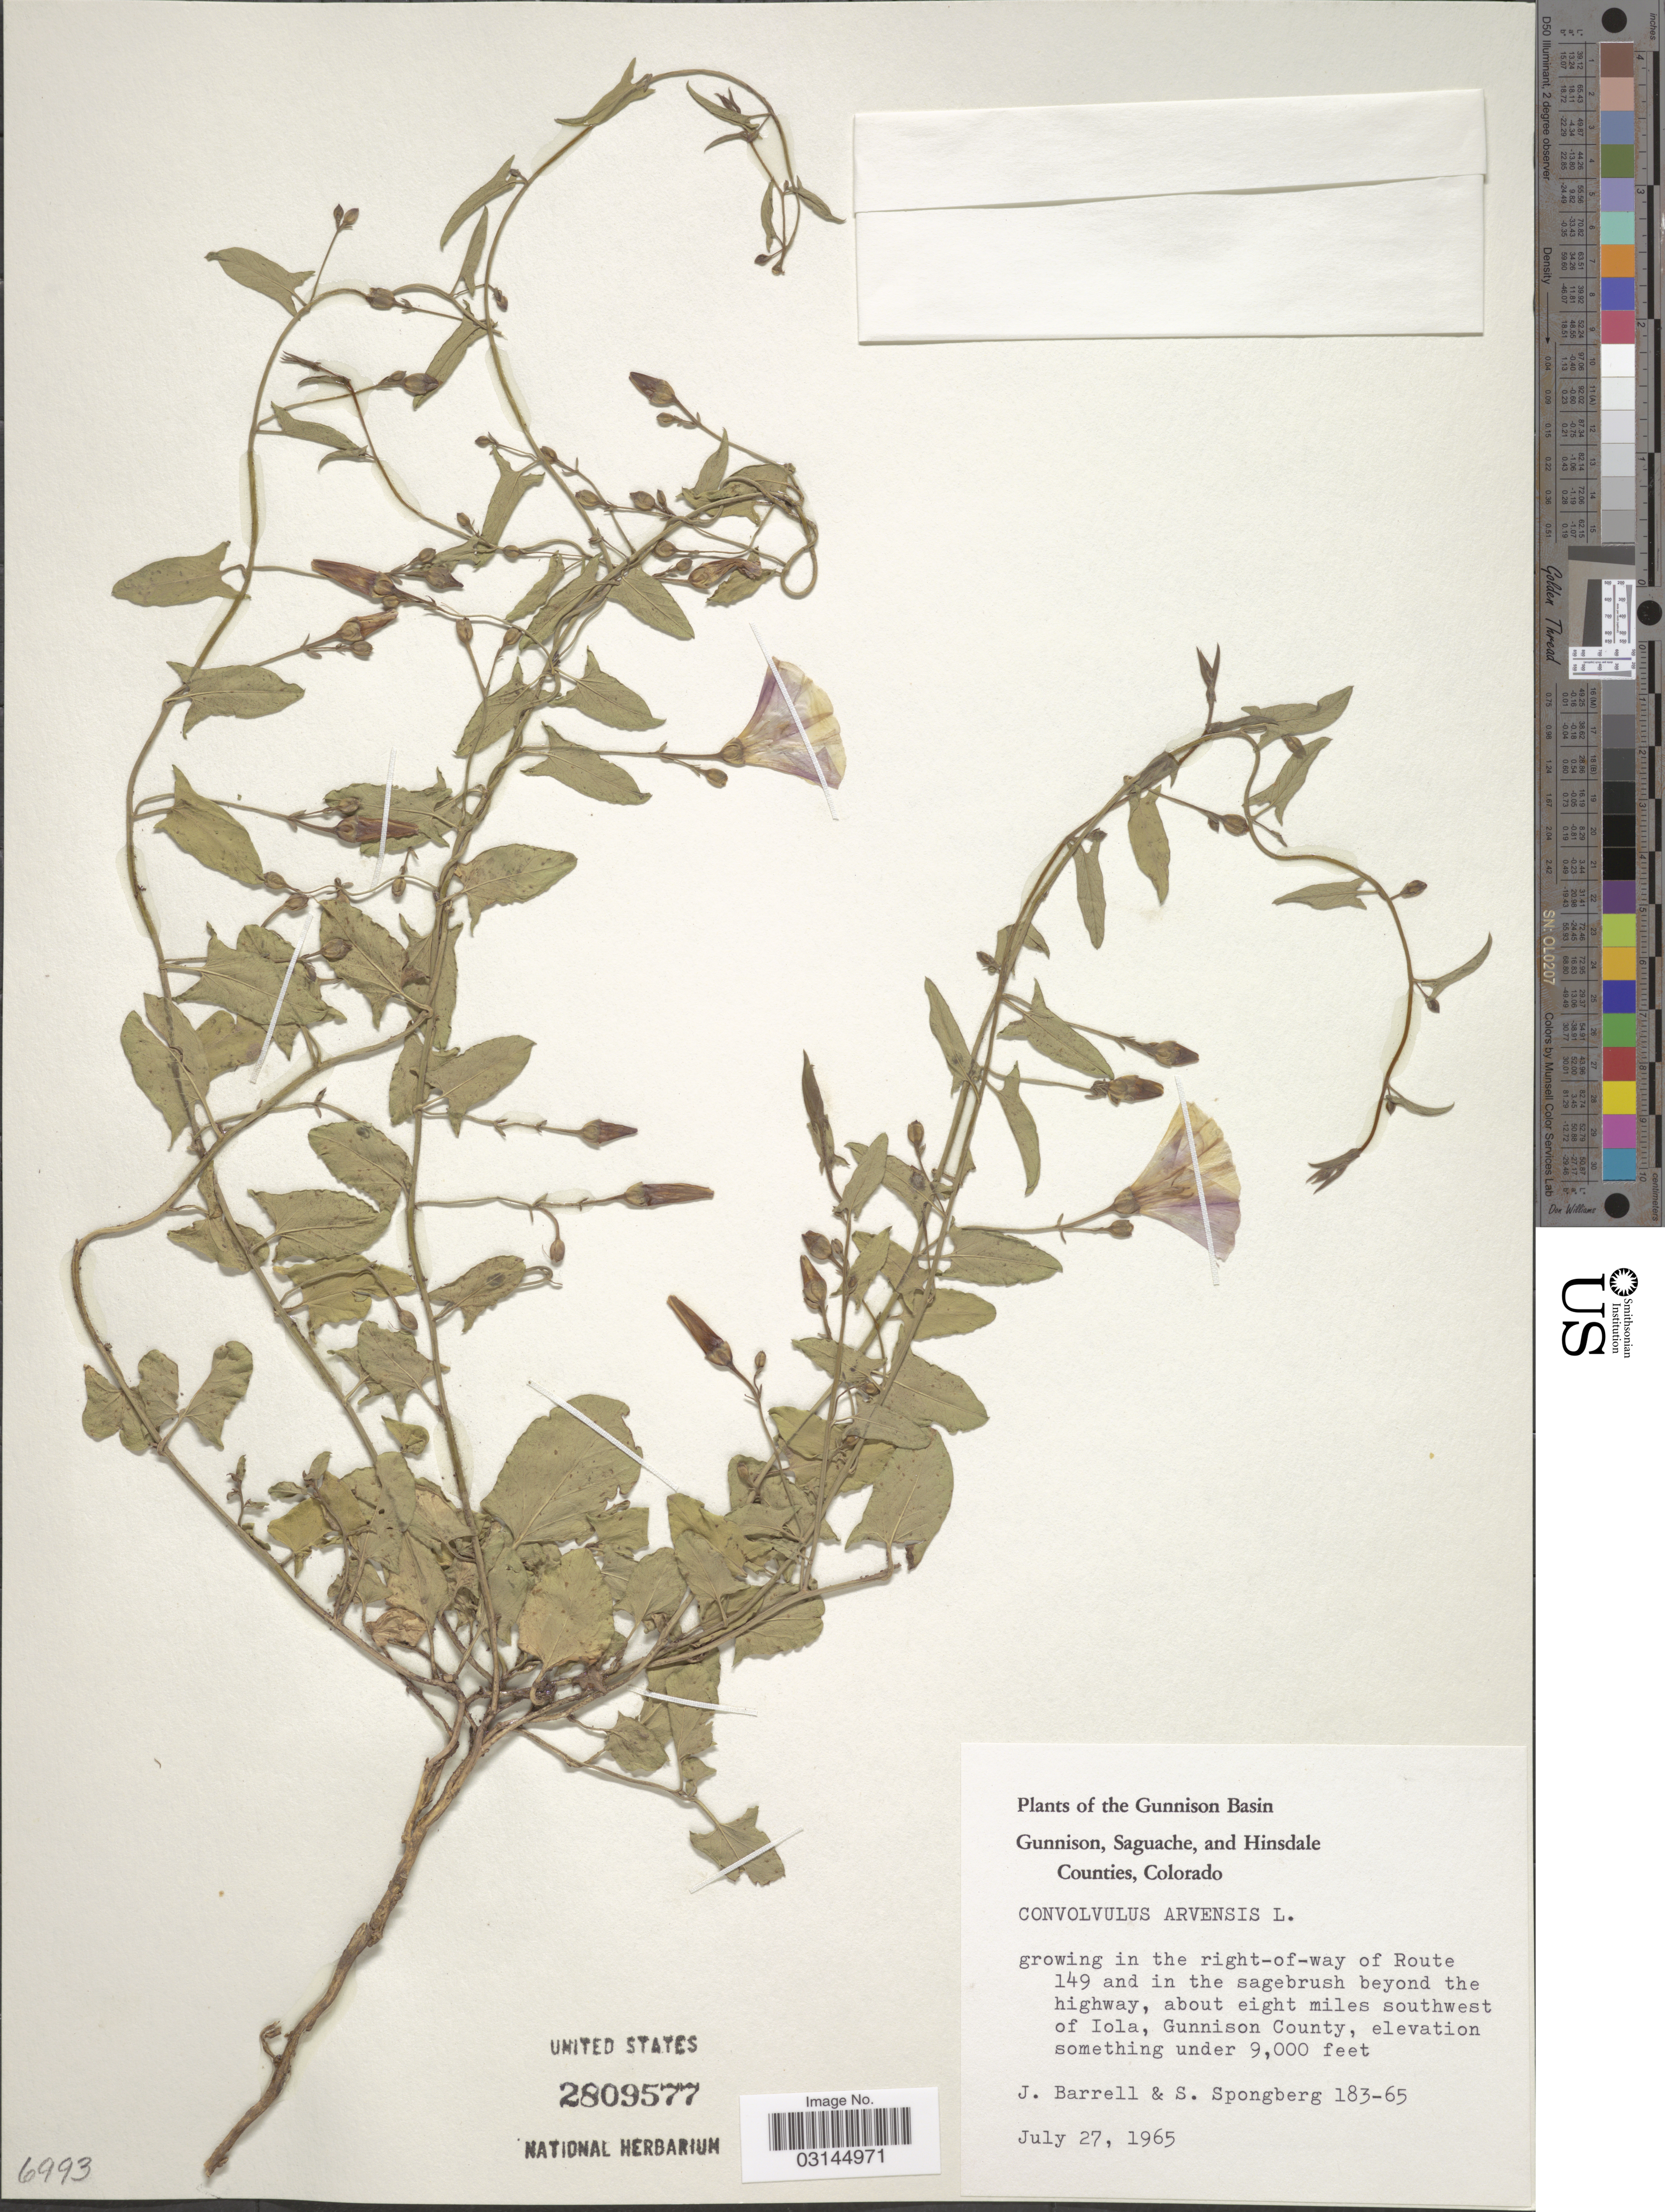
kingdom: Plantae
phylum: Tracheophyta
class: Magnoliopsida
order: Solanales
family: Convolvulaceae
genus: Convolvulus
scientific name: Convolvulus arvensis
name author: L.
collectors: J. Barrell & S. A.Spongberg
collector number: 183-65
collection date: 1965-07-27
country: United States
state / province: Colorado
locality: The Gunnison Basin. In the right-of-way of Route 149 and in the sagebrush beyond the highway, about eight miles southwest of Iola, Gunnison County.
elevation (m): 2743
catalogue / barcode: US 2809577